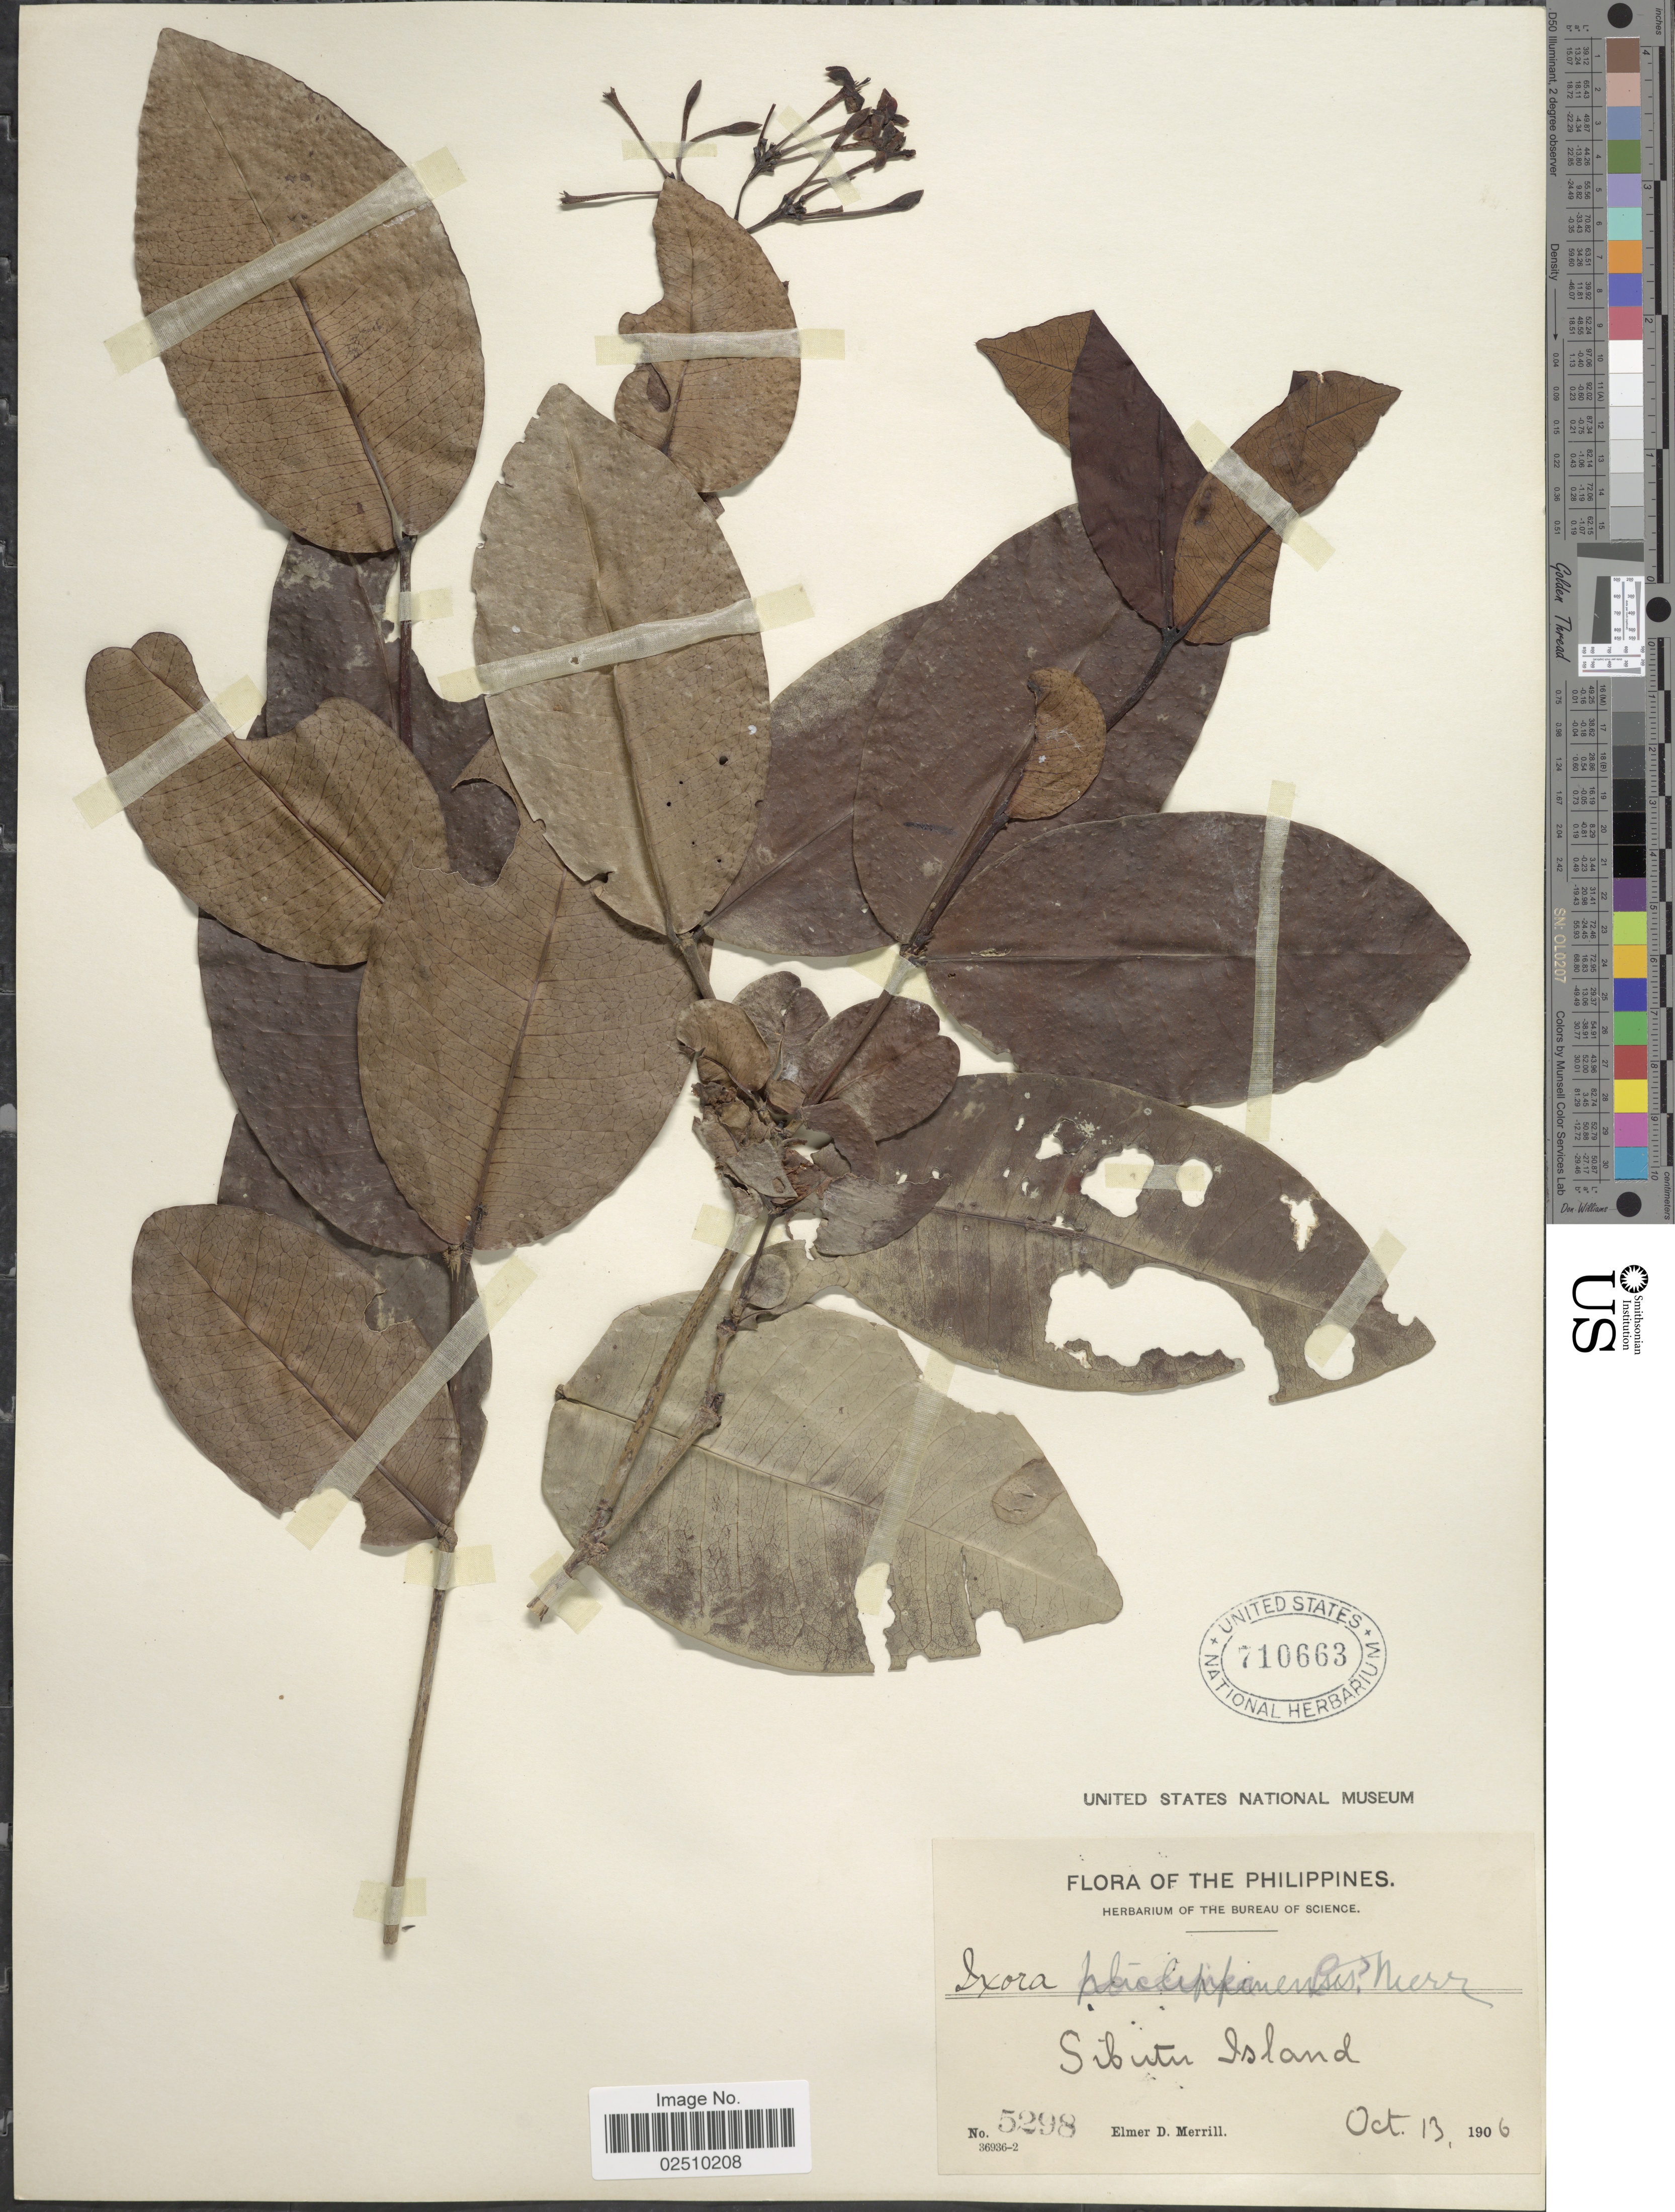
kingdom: Plantae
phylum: Tracheophyta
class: Magnoliopsida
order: Gentianales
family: Rubiaceae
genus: Ixora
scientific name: Ixora philippinensis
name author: Merr.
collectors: E. D. Merrill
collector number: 5298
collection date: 1906-10-13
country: Philippines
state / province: Muslim Mindanao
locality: Sibutu Island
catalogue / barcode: US 710663